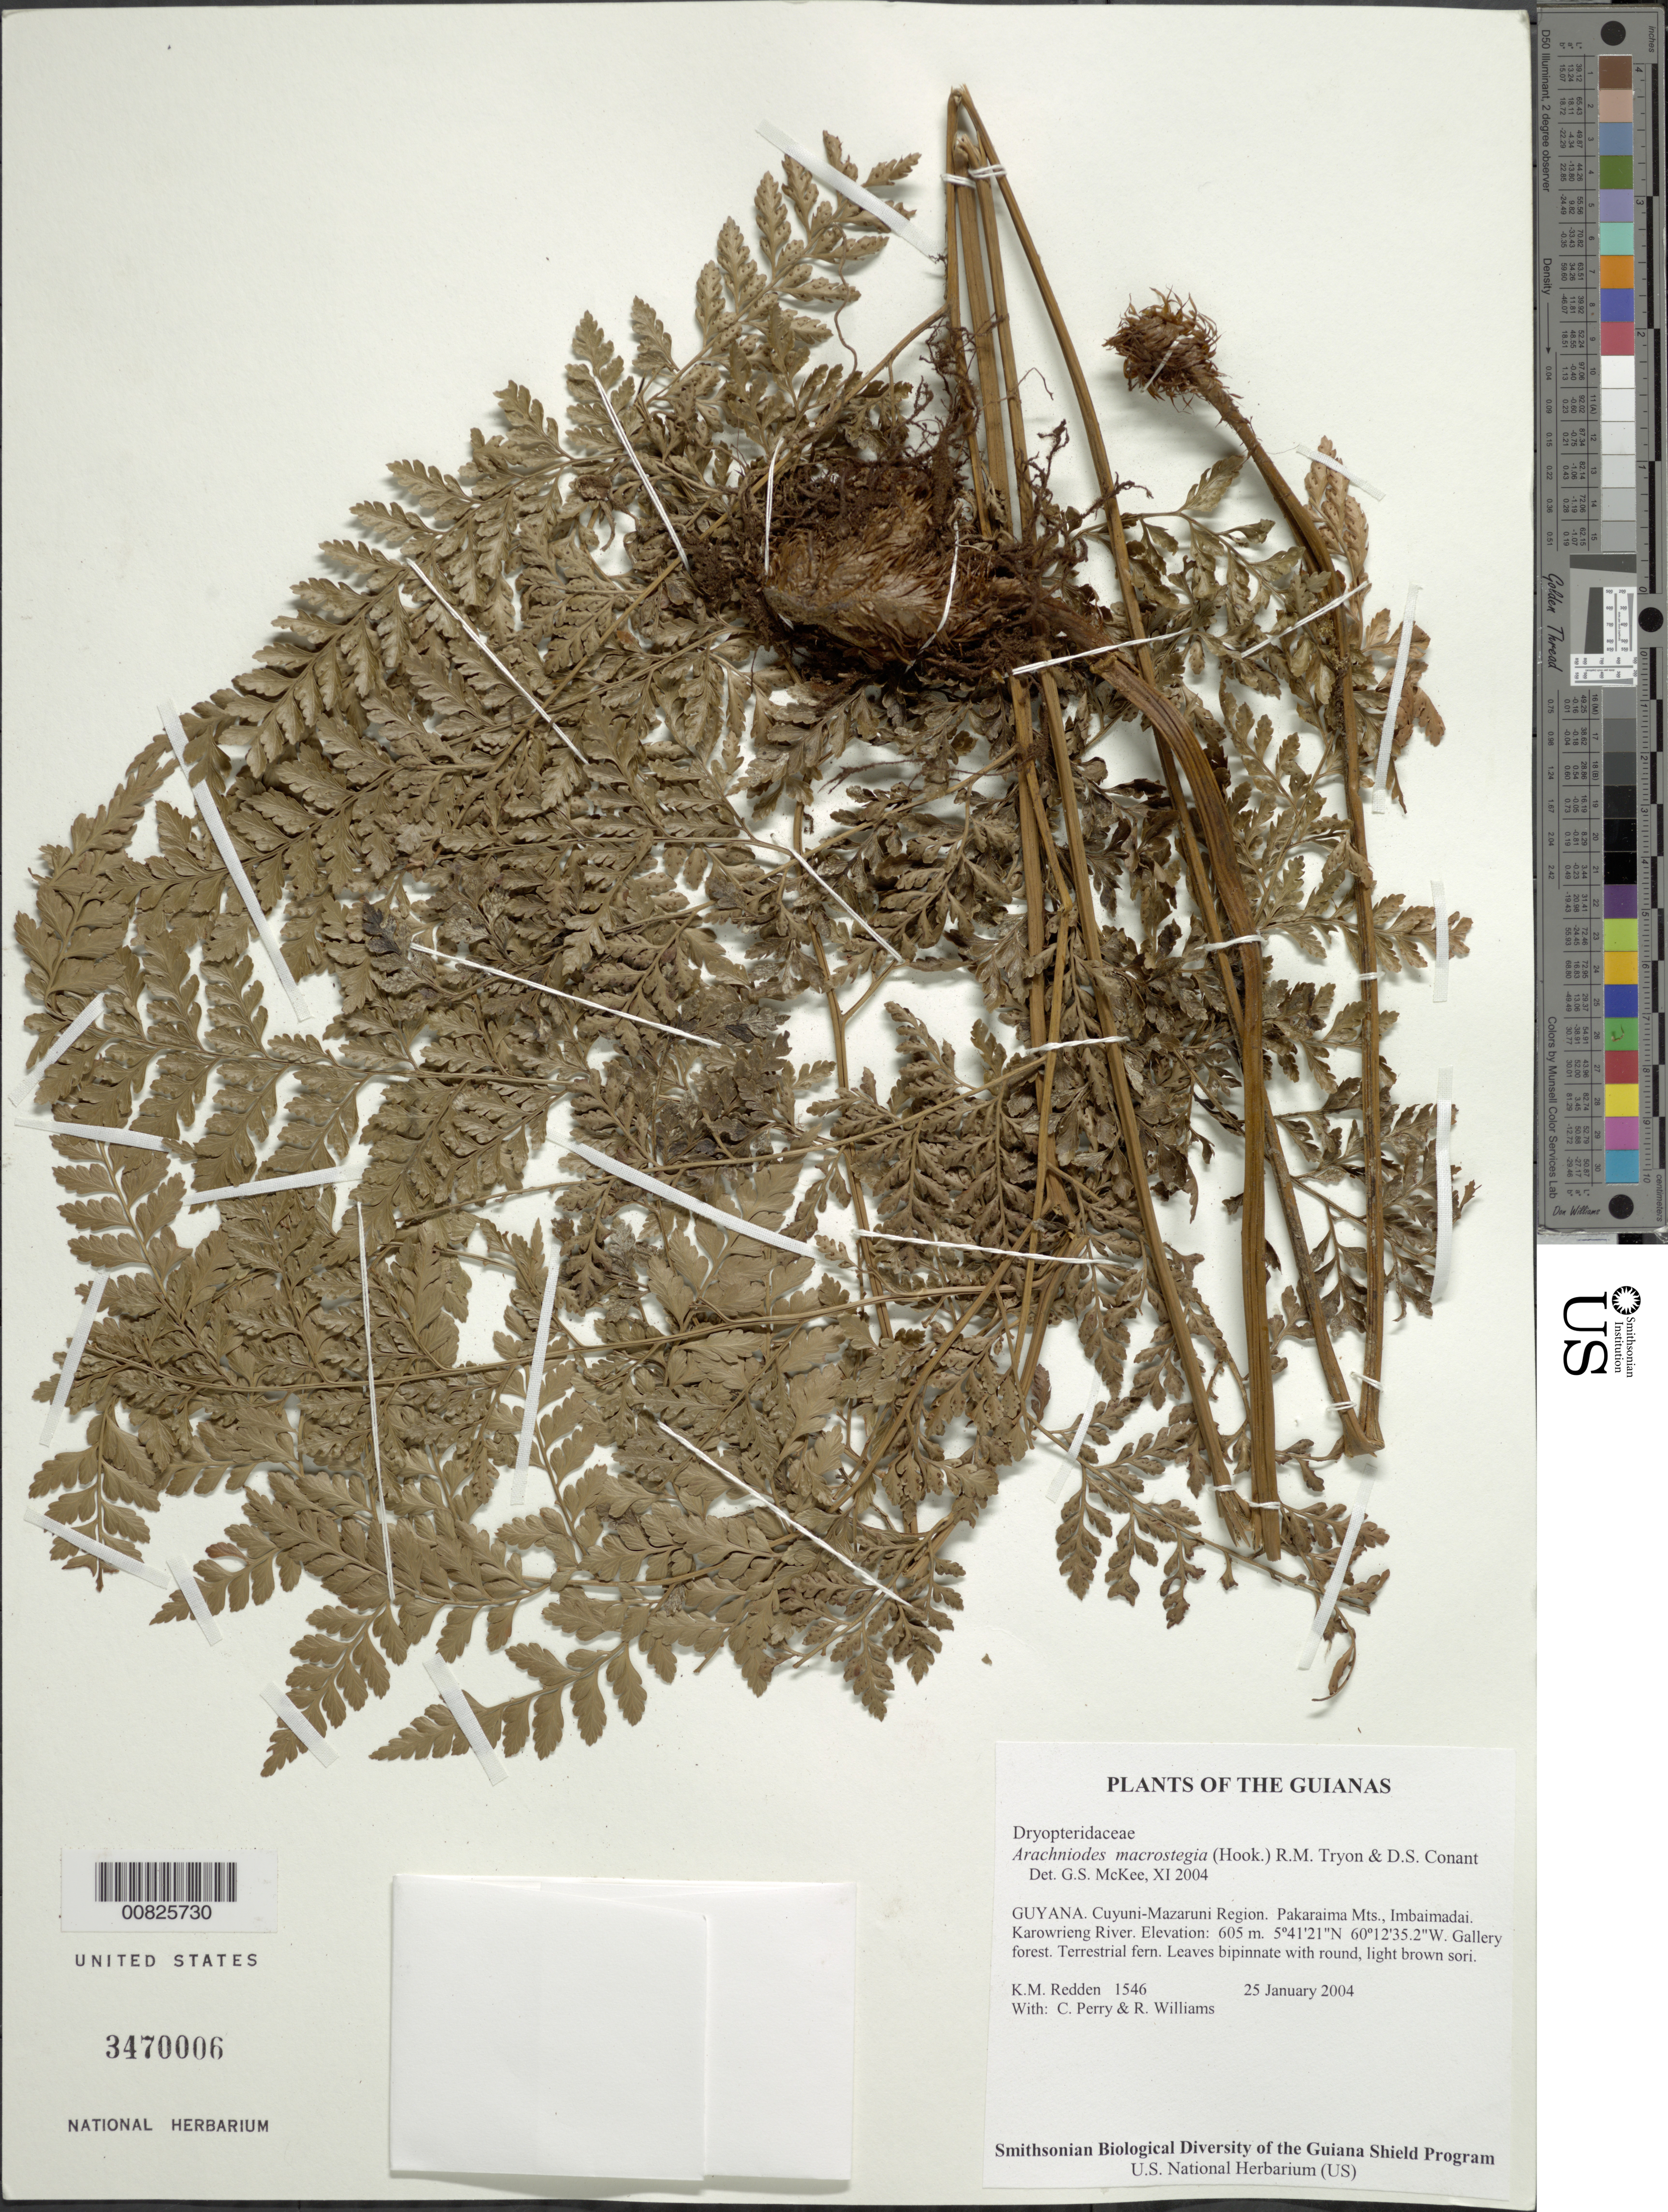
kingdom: Plantae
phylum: Tracheophyta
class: Polypodiopsida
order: Polypodiales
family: Dryopteridaceae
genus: Arachniodes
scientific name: Arachniodes macrostegia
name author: (Hook.) Proctor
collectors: K. M. Redden, C. Perry & R. Williams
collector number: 1546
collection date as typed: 25 January 2004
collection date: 2004-01-25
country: Guyana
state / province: Cuyuni-Mazaruni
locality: Pakaraima Mts., Imbaimadai. Karowrieng River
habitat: Gallery forest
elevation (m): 605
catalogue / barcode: US 3470006